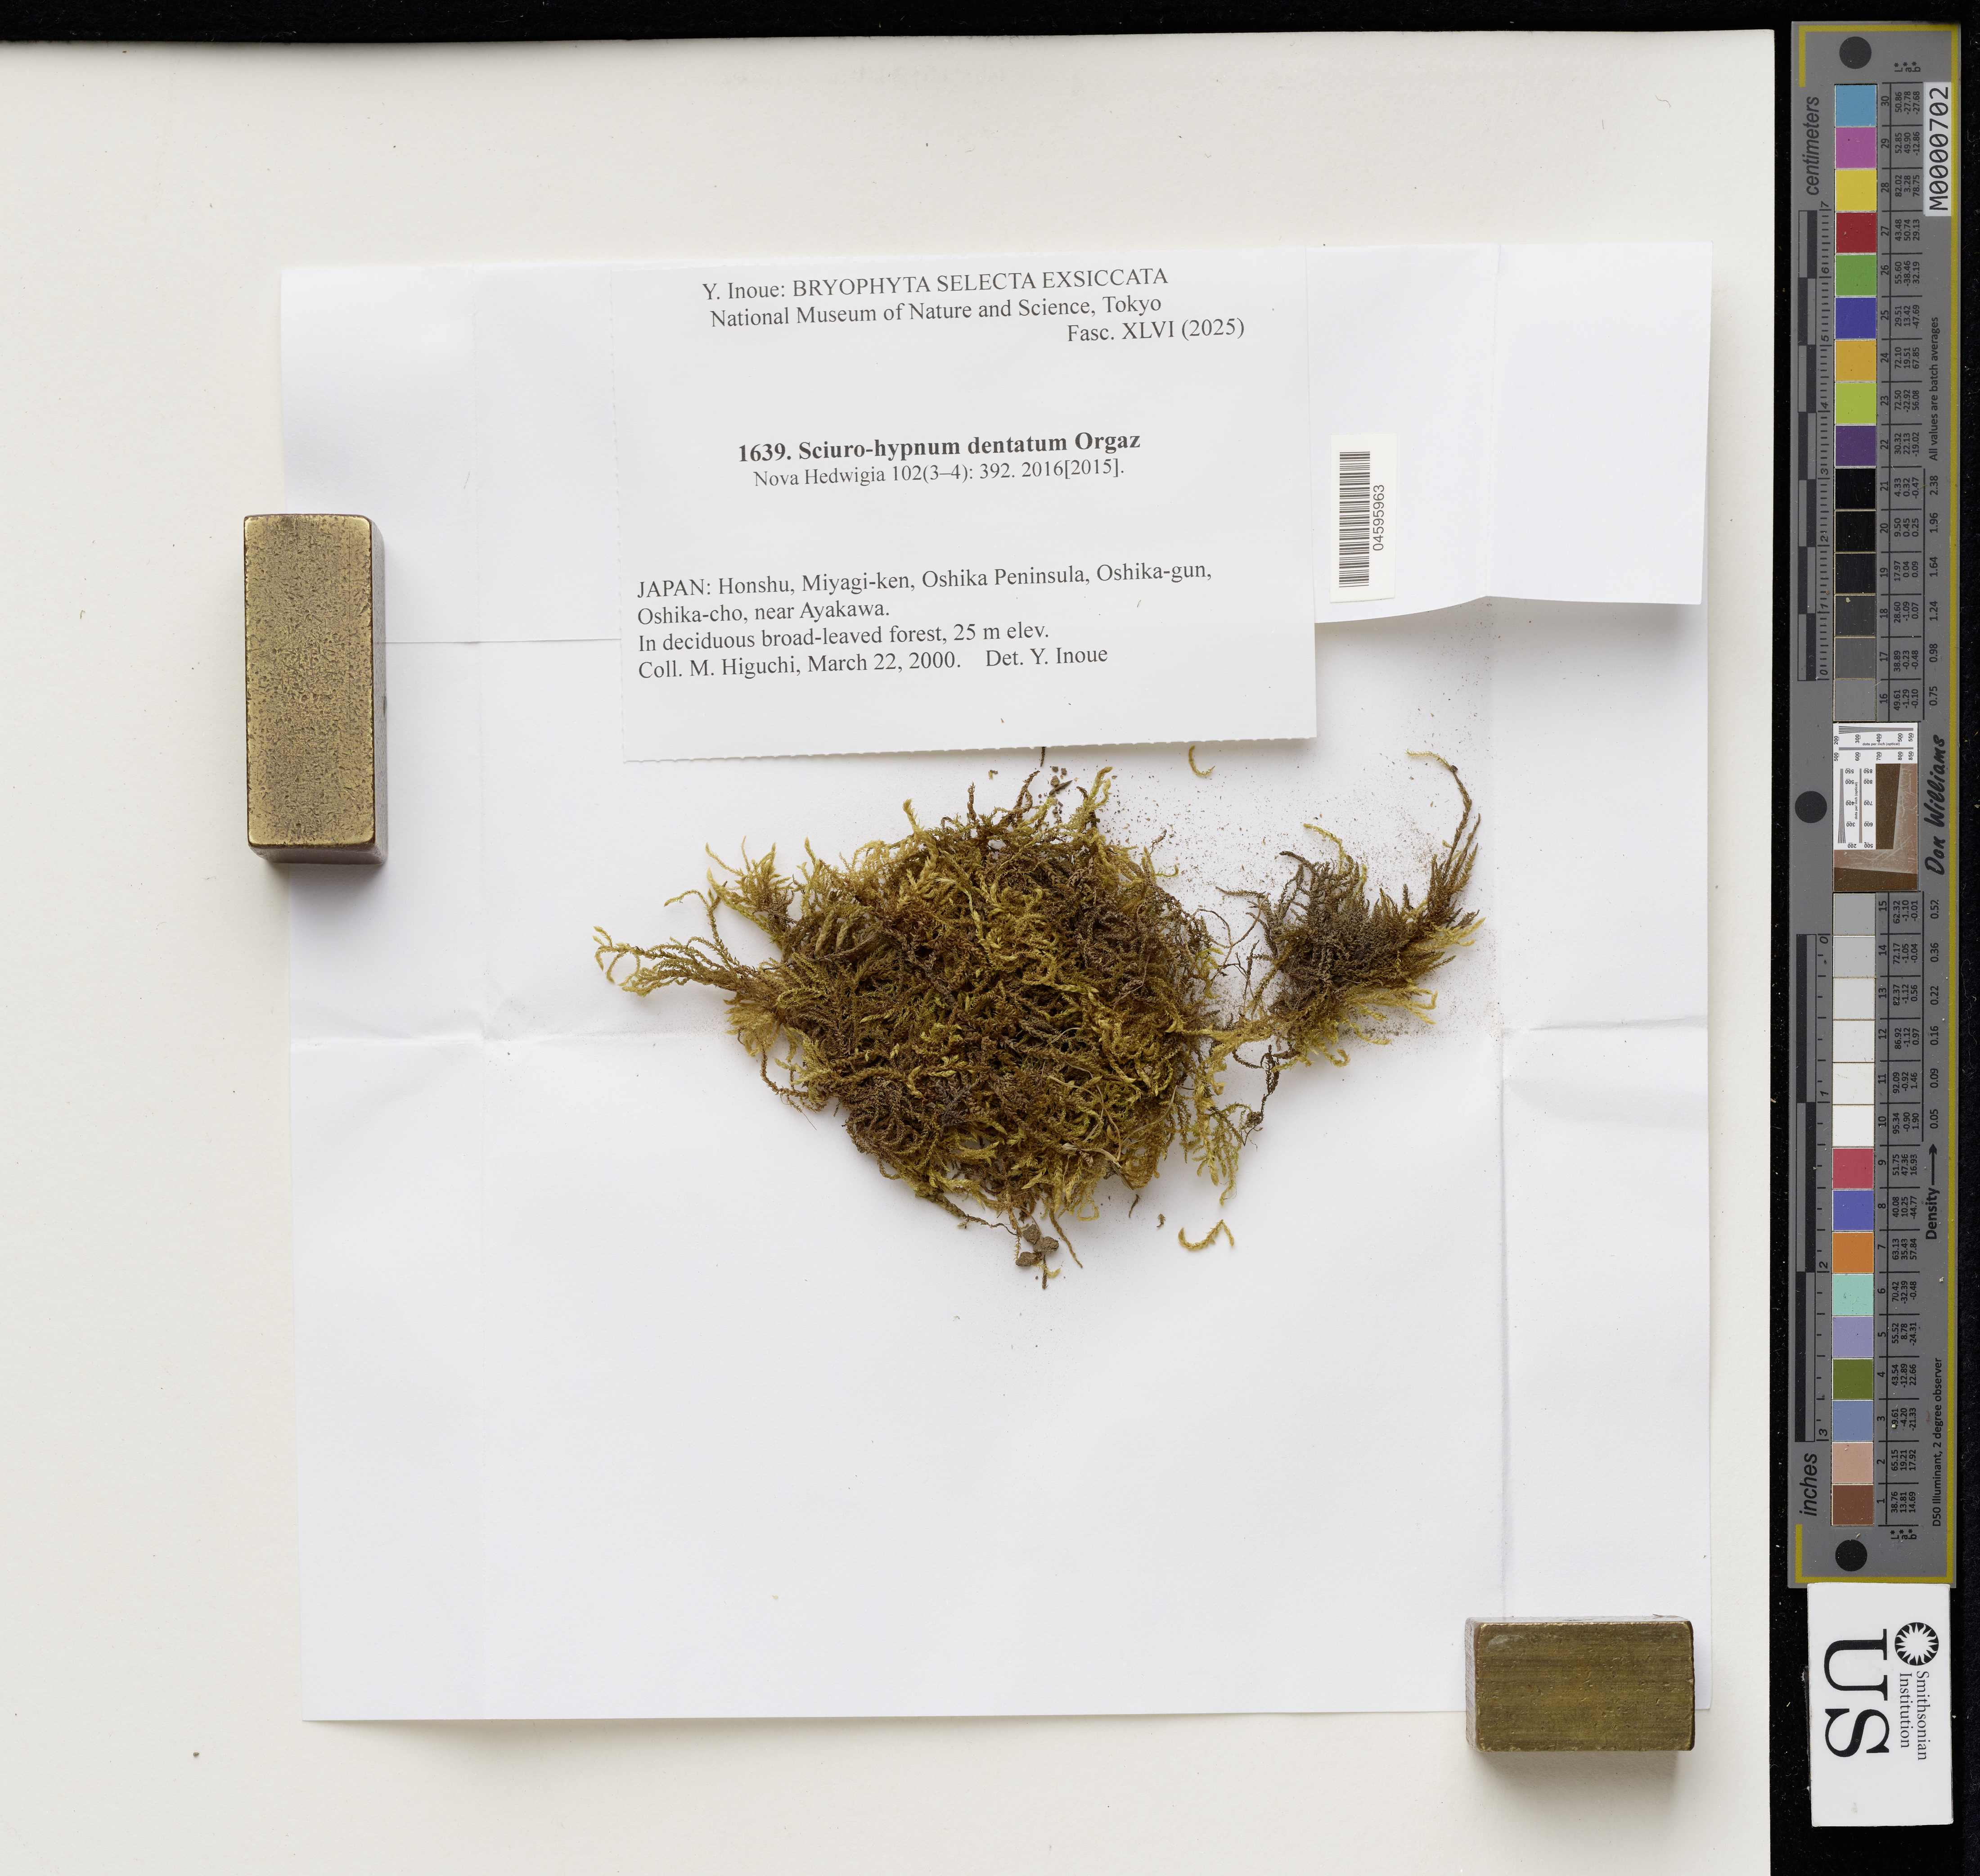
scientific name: Sciurohypnum dentatum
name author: Orgaz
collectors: M. Higuchi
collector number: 1639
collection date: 2000-03-22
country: Japan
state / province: Miyagi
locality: Honshu, Oshika Penisula, Oshika-gun, Oshoka-cho, near Ayakawa.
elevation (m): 25